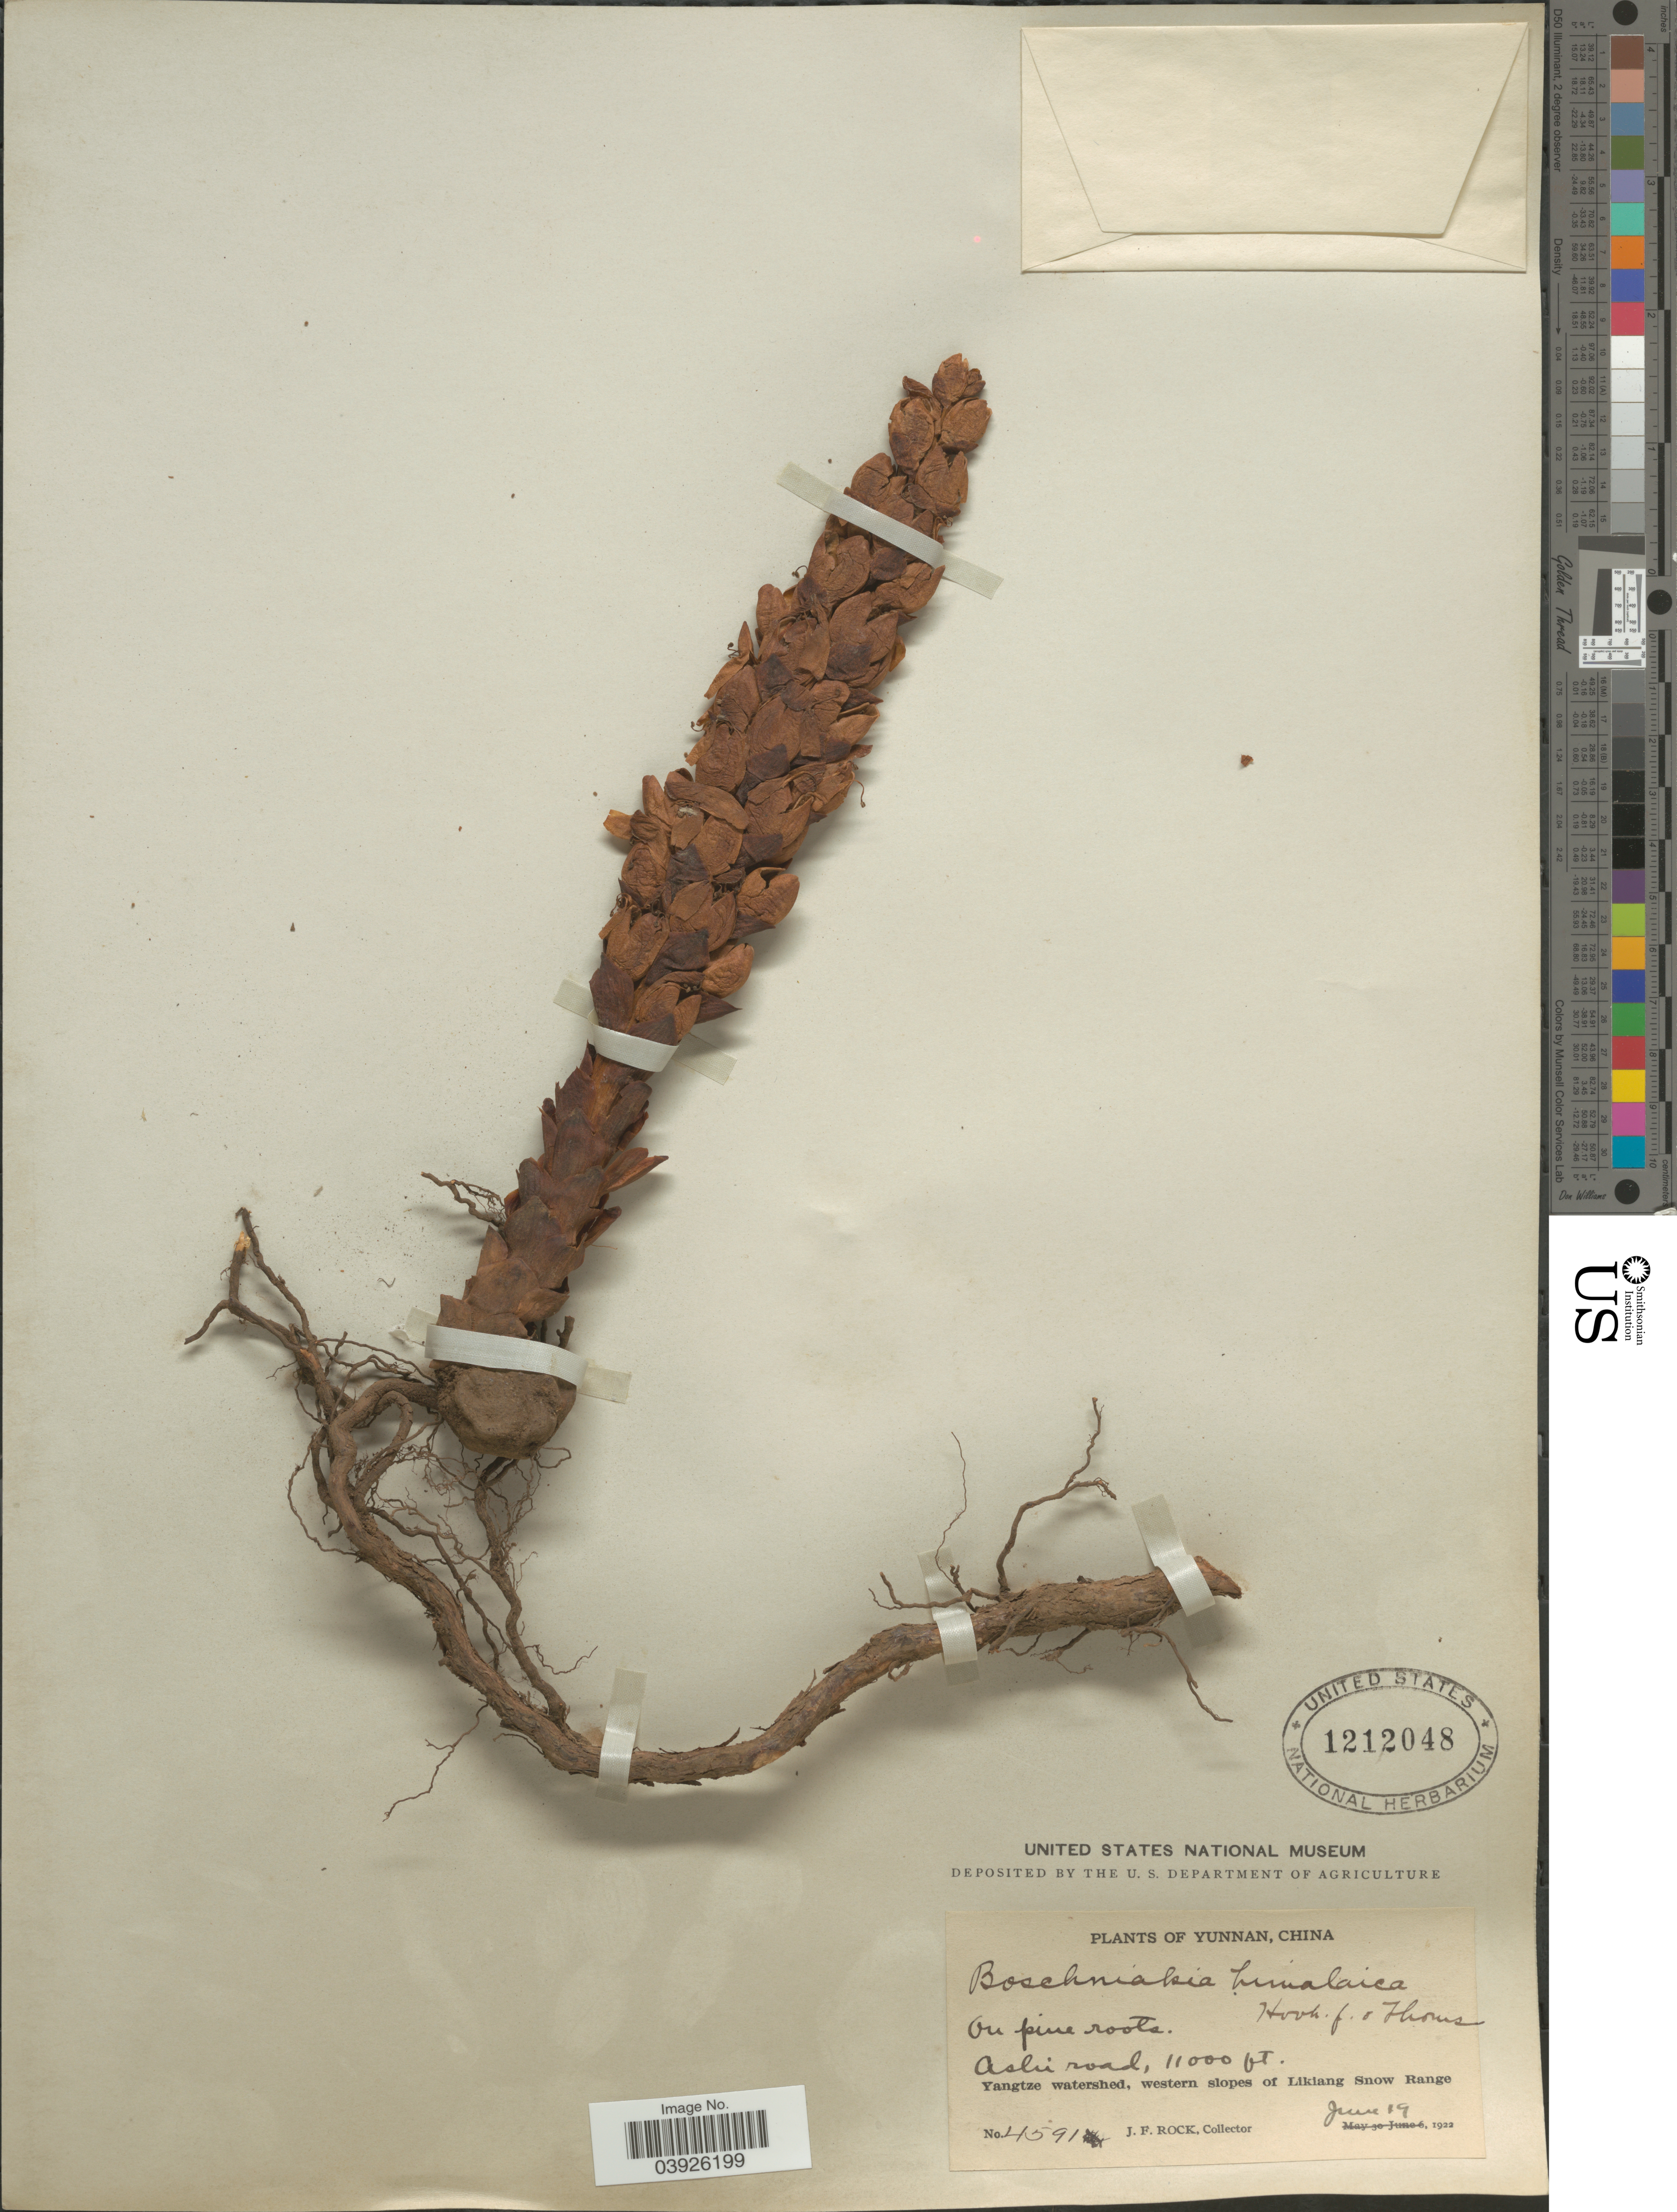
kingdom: Plantae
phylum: Tracheophyta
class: Magnoliopsida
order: Lamiales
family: Orobanchaceae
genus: Boschniakia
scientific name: Boschniakia himalaica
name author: Hook. f. & Thomson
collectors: J. Rock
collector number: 4591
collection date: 1922-06-19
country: China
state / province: Yunnan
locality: Ashi road. Yangtze watershed, western slopes of Likiang Snow Range.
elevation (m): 3353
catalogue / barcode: US 1212048